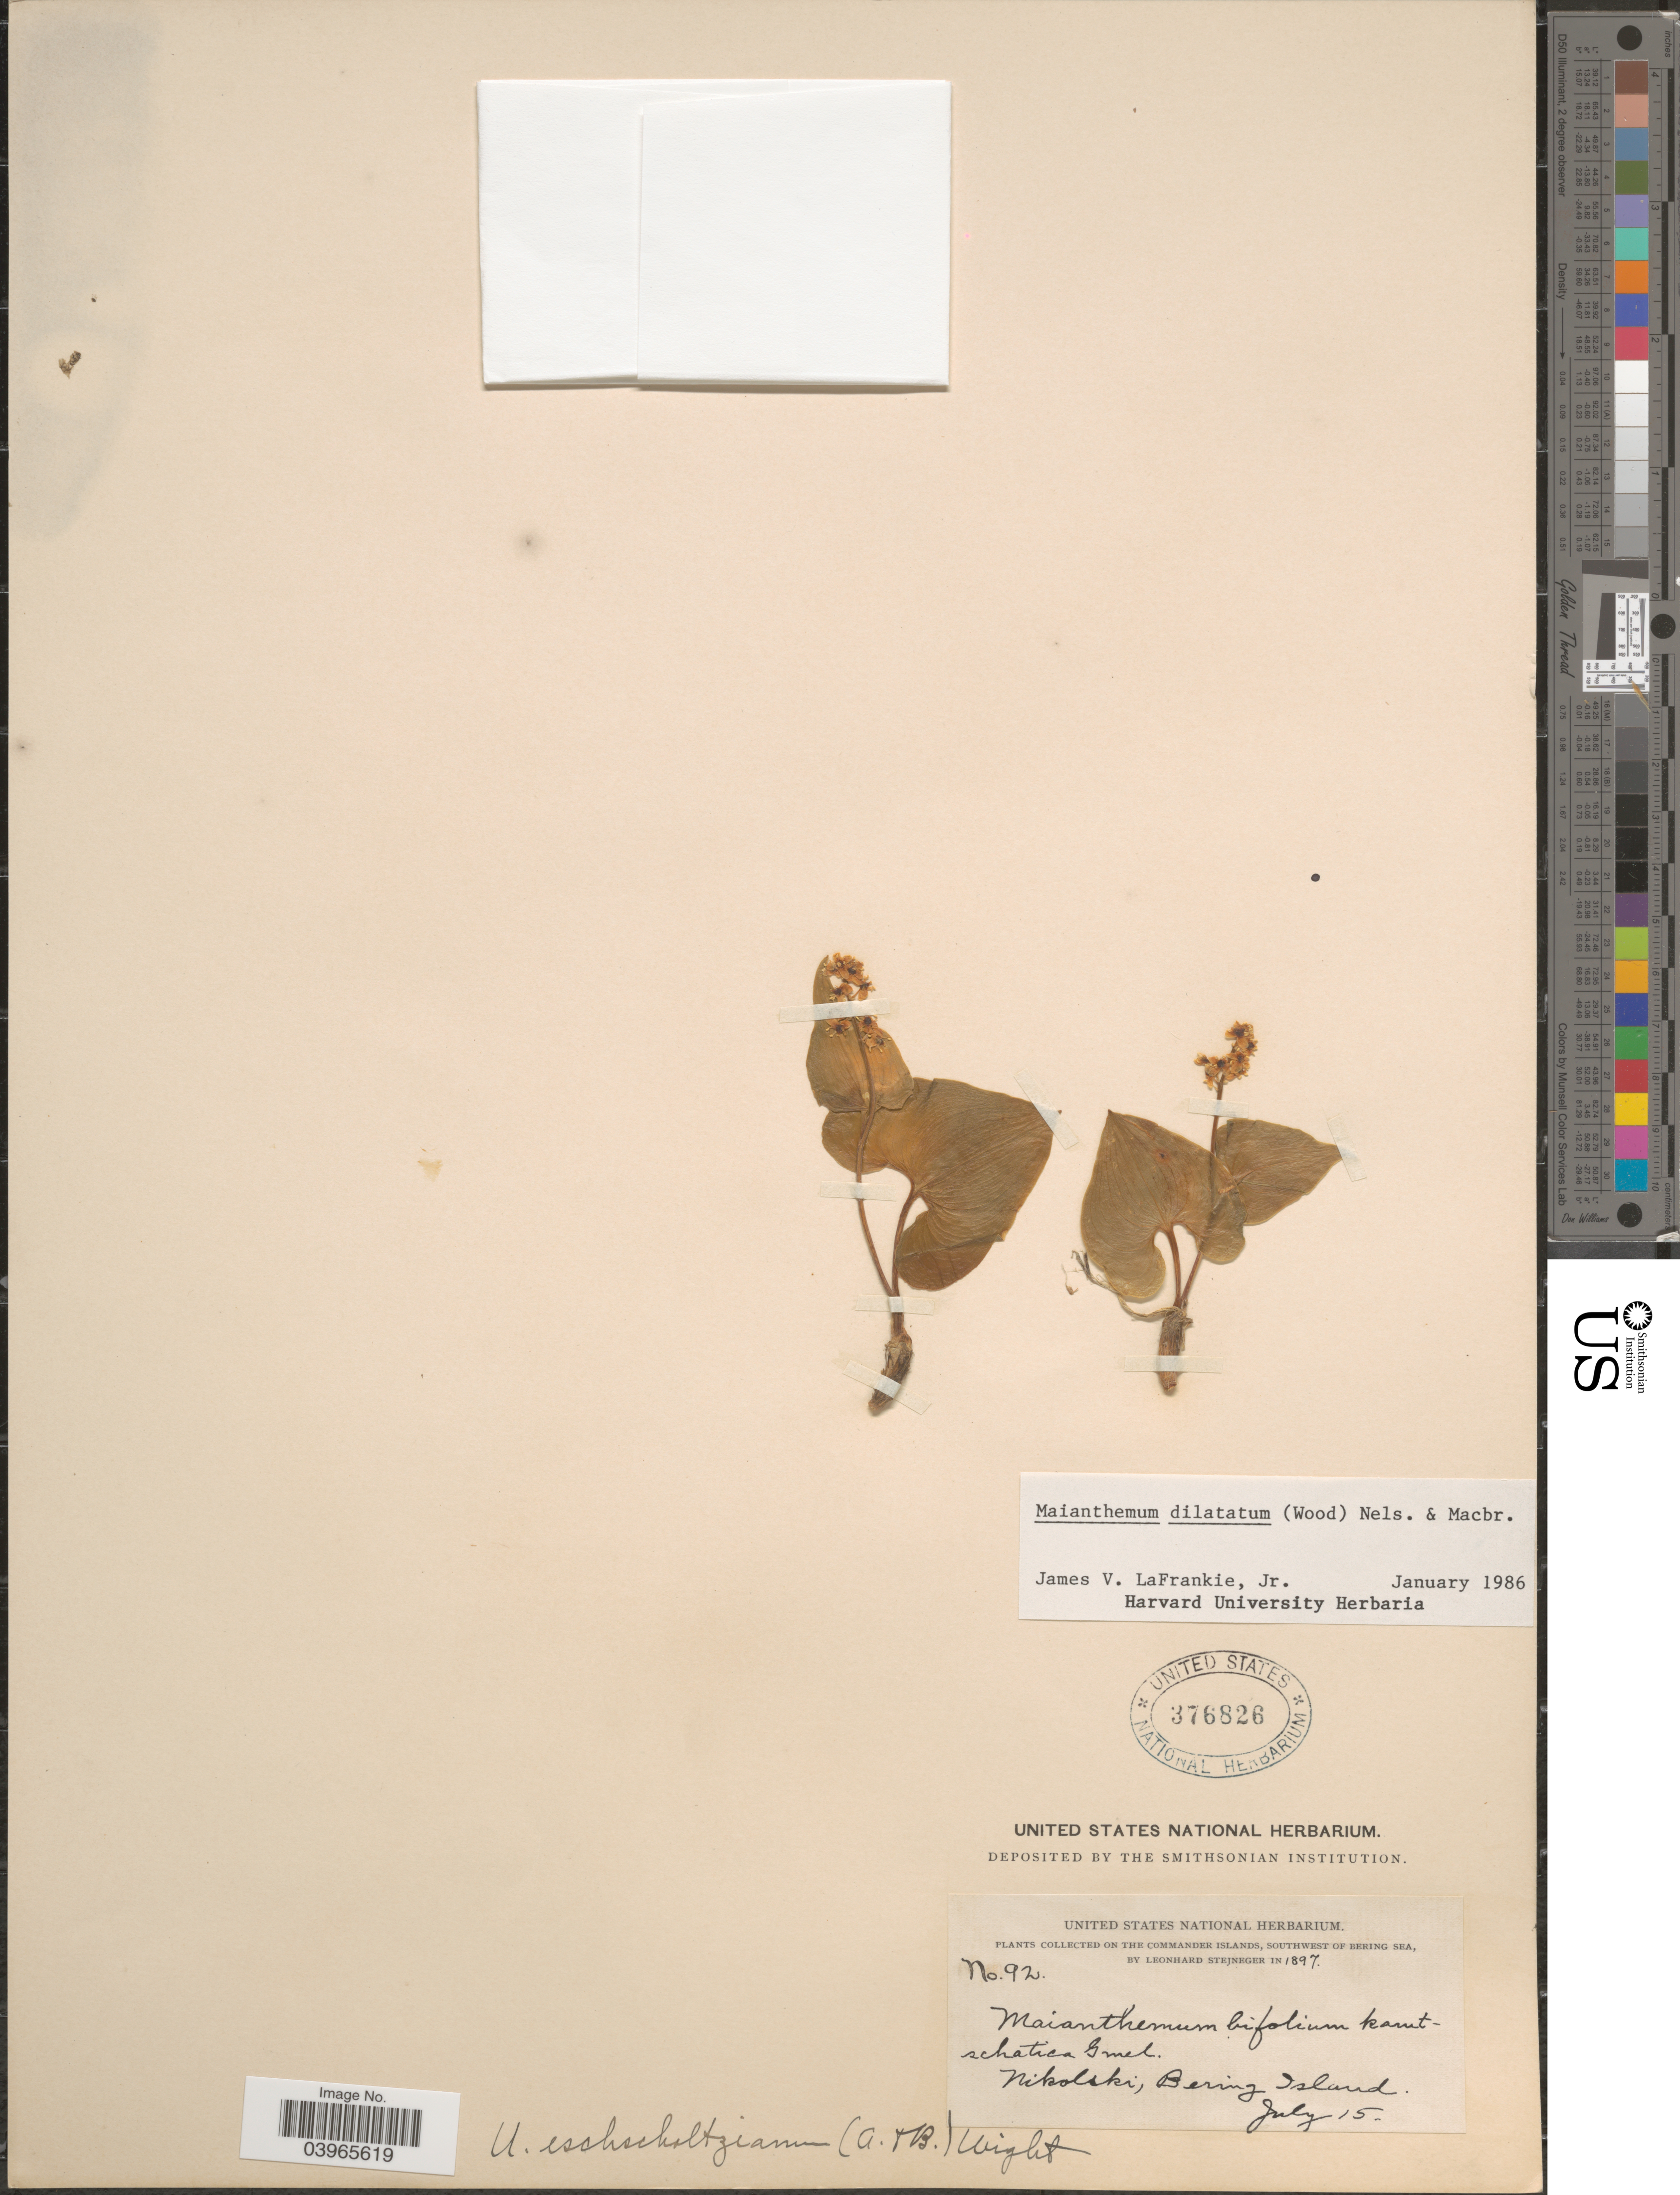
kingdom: Plantae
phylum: Tracheophyta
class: Liliopsida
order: Asparagales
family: Asparagaceae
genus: Maianthemum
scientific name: Maianthemum dilatatum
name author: (Alph. Wood) A. Nelson & J.F. Macbr.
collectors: L. Stejneger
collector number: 92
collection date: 1897-07-15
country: Russian Federation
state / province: Kamchatka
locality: On the Commander Islands, southwest of Bering Sea. Nikolski, Bering Island.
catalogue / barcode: US 376826